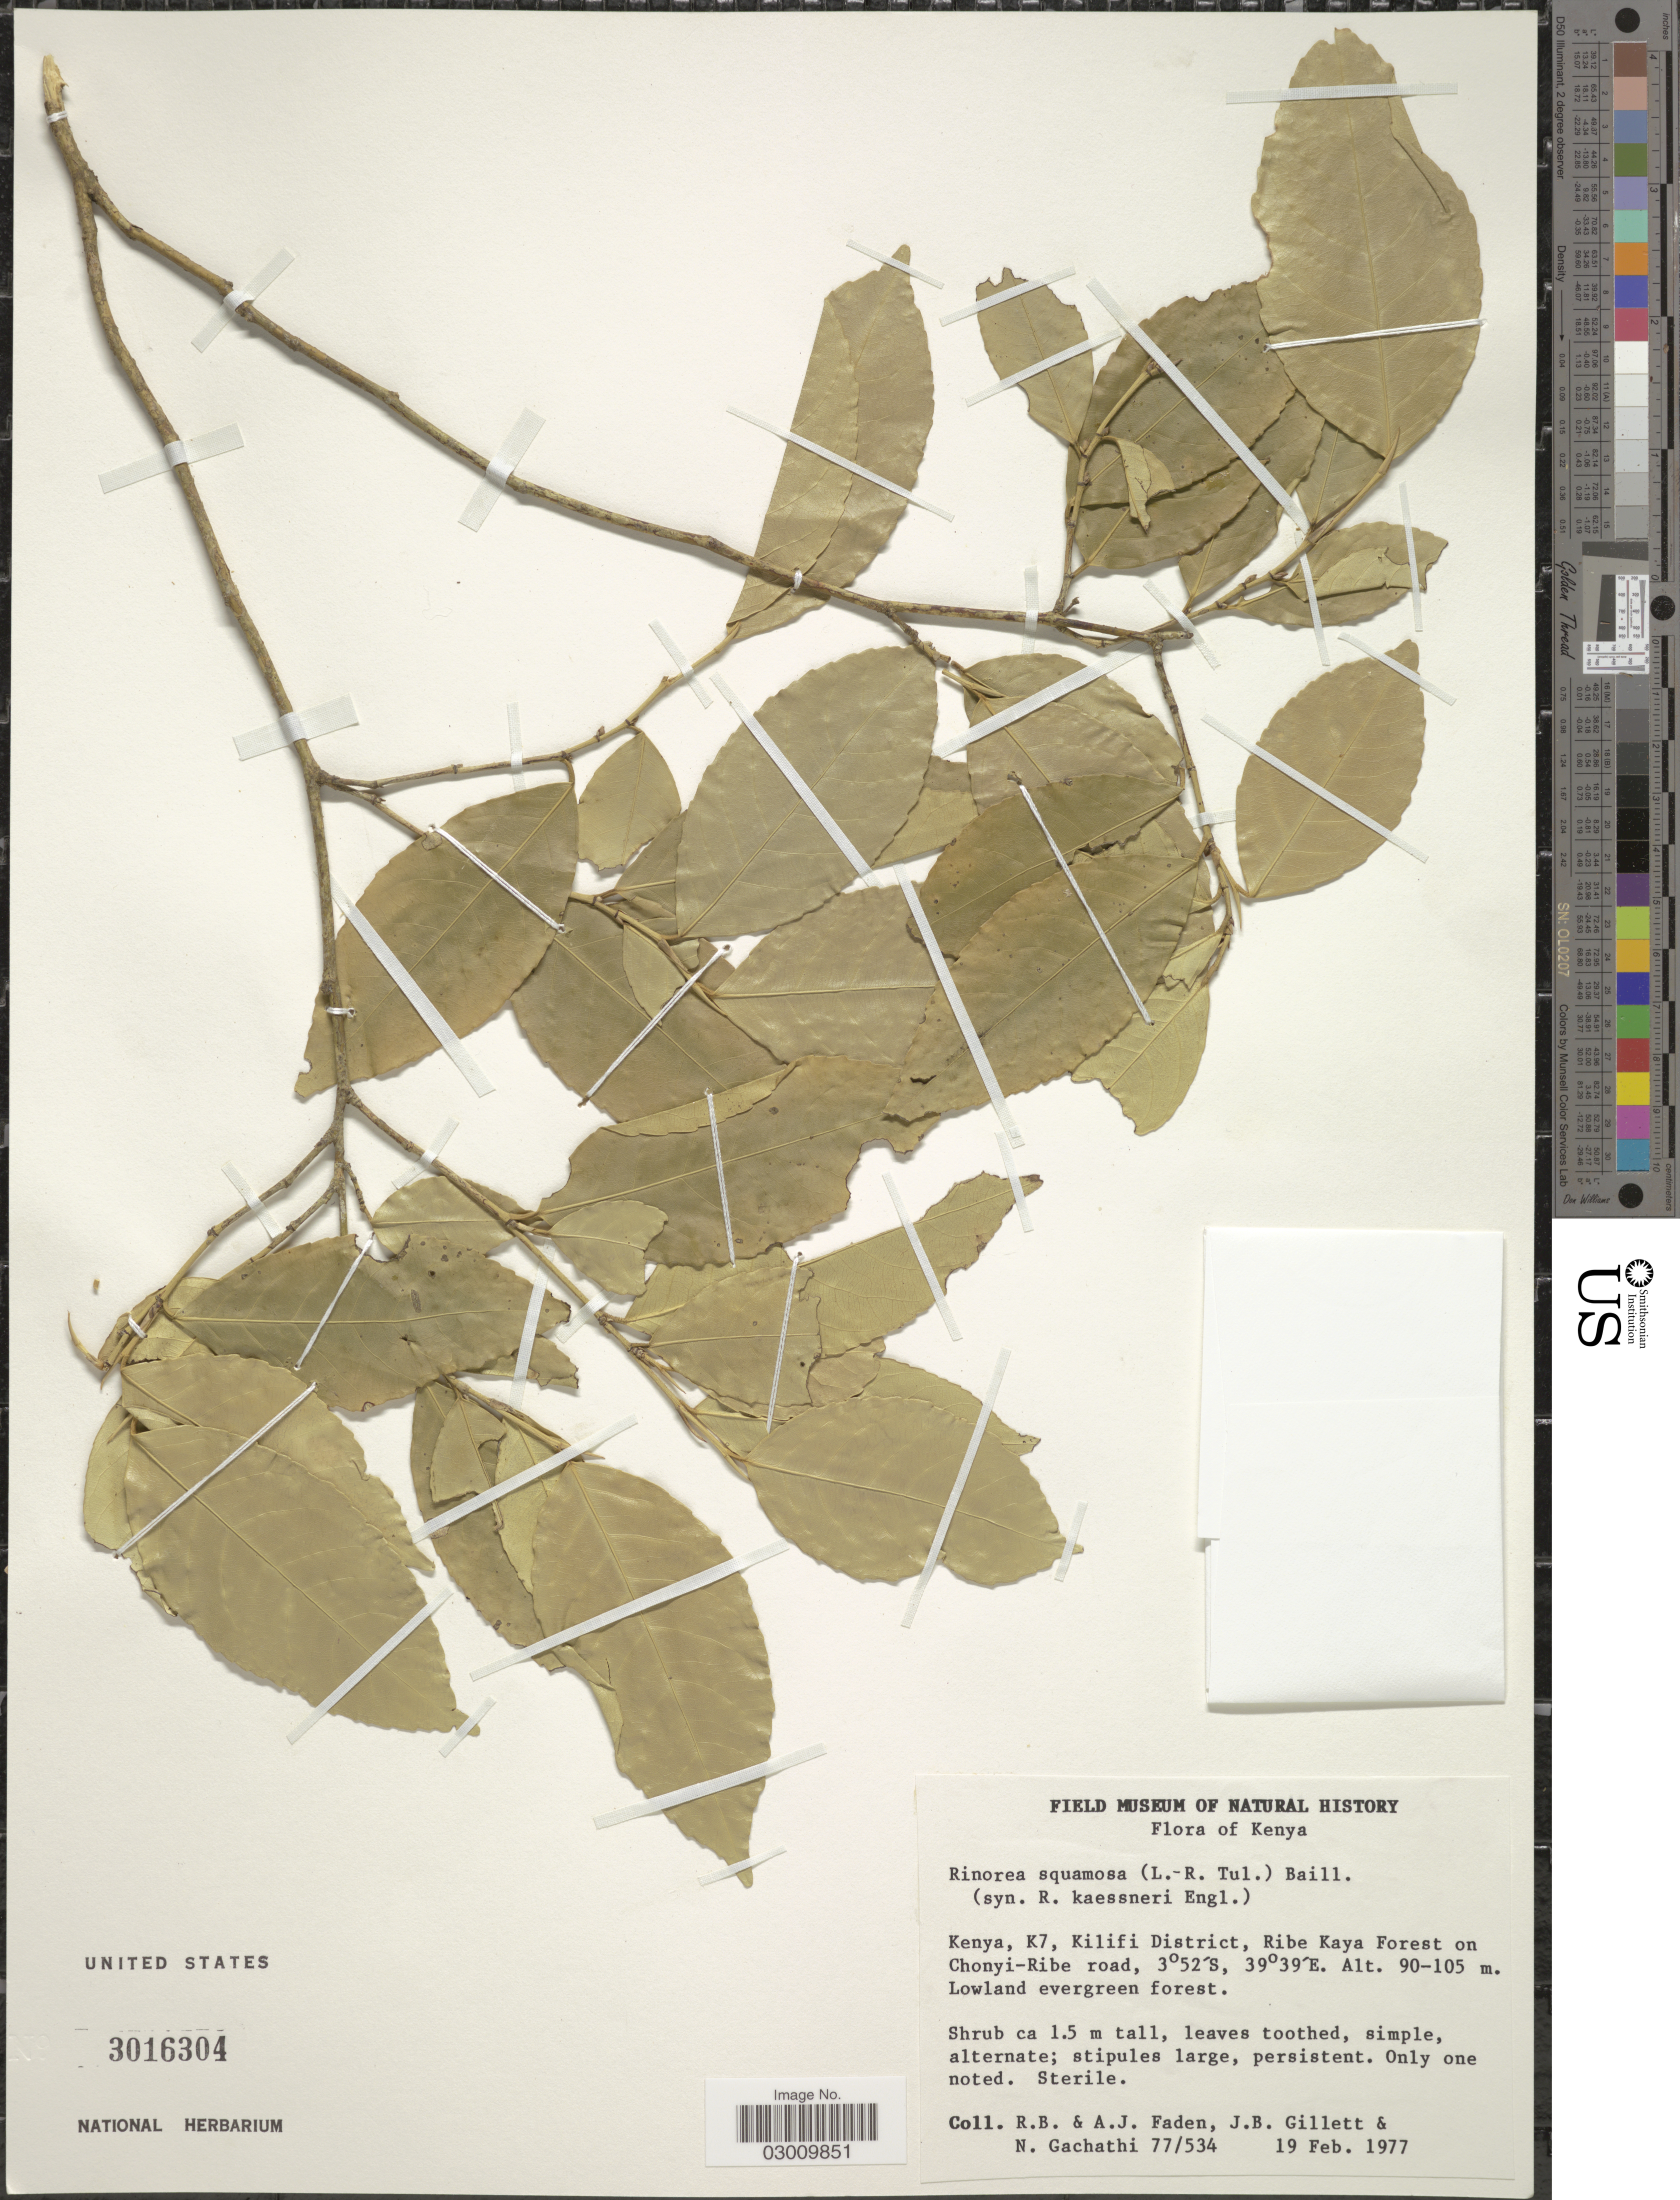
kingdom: Plantae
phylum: Tracheophyta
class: Magnoliopsida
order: Malpighiales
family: Violaceae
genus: Rinorea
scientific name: Rinorea squamosa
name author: (Boivin ex Tul.) Baill.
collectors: R. B. Faden, A. J. Faden, J. B. Gillett & N. Gachathi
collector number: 77/534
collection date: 1977-02-19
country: Kenya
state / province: Kilifi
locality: K7, Kilifi District, Ribe Kaya Forest on Chonyi-Ribe road.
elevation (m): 90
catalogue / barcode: US 3016304